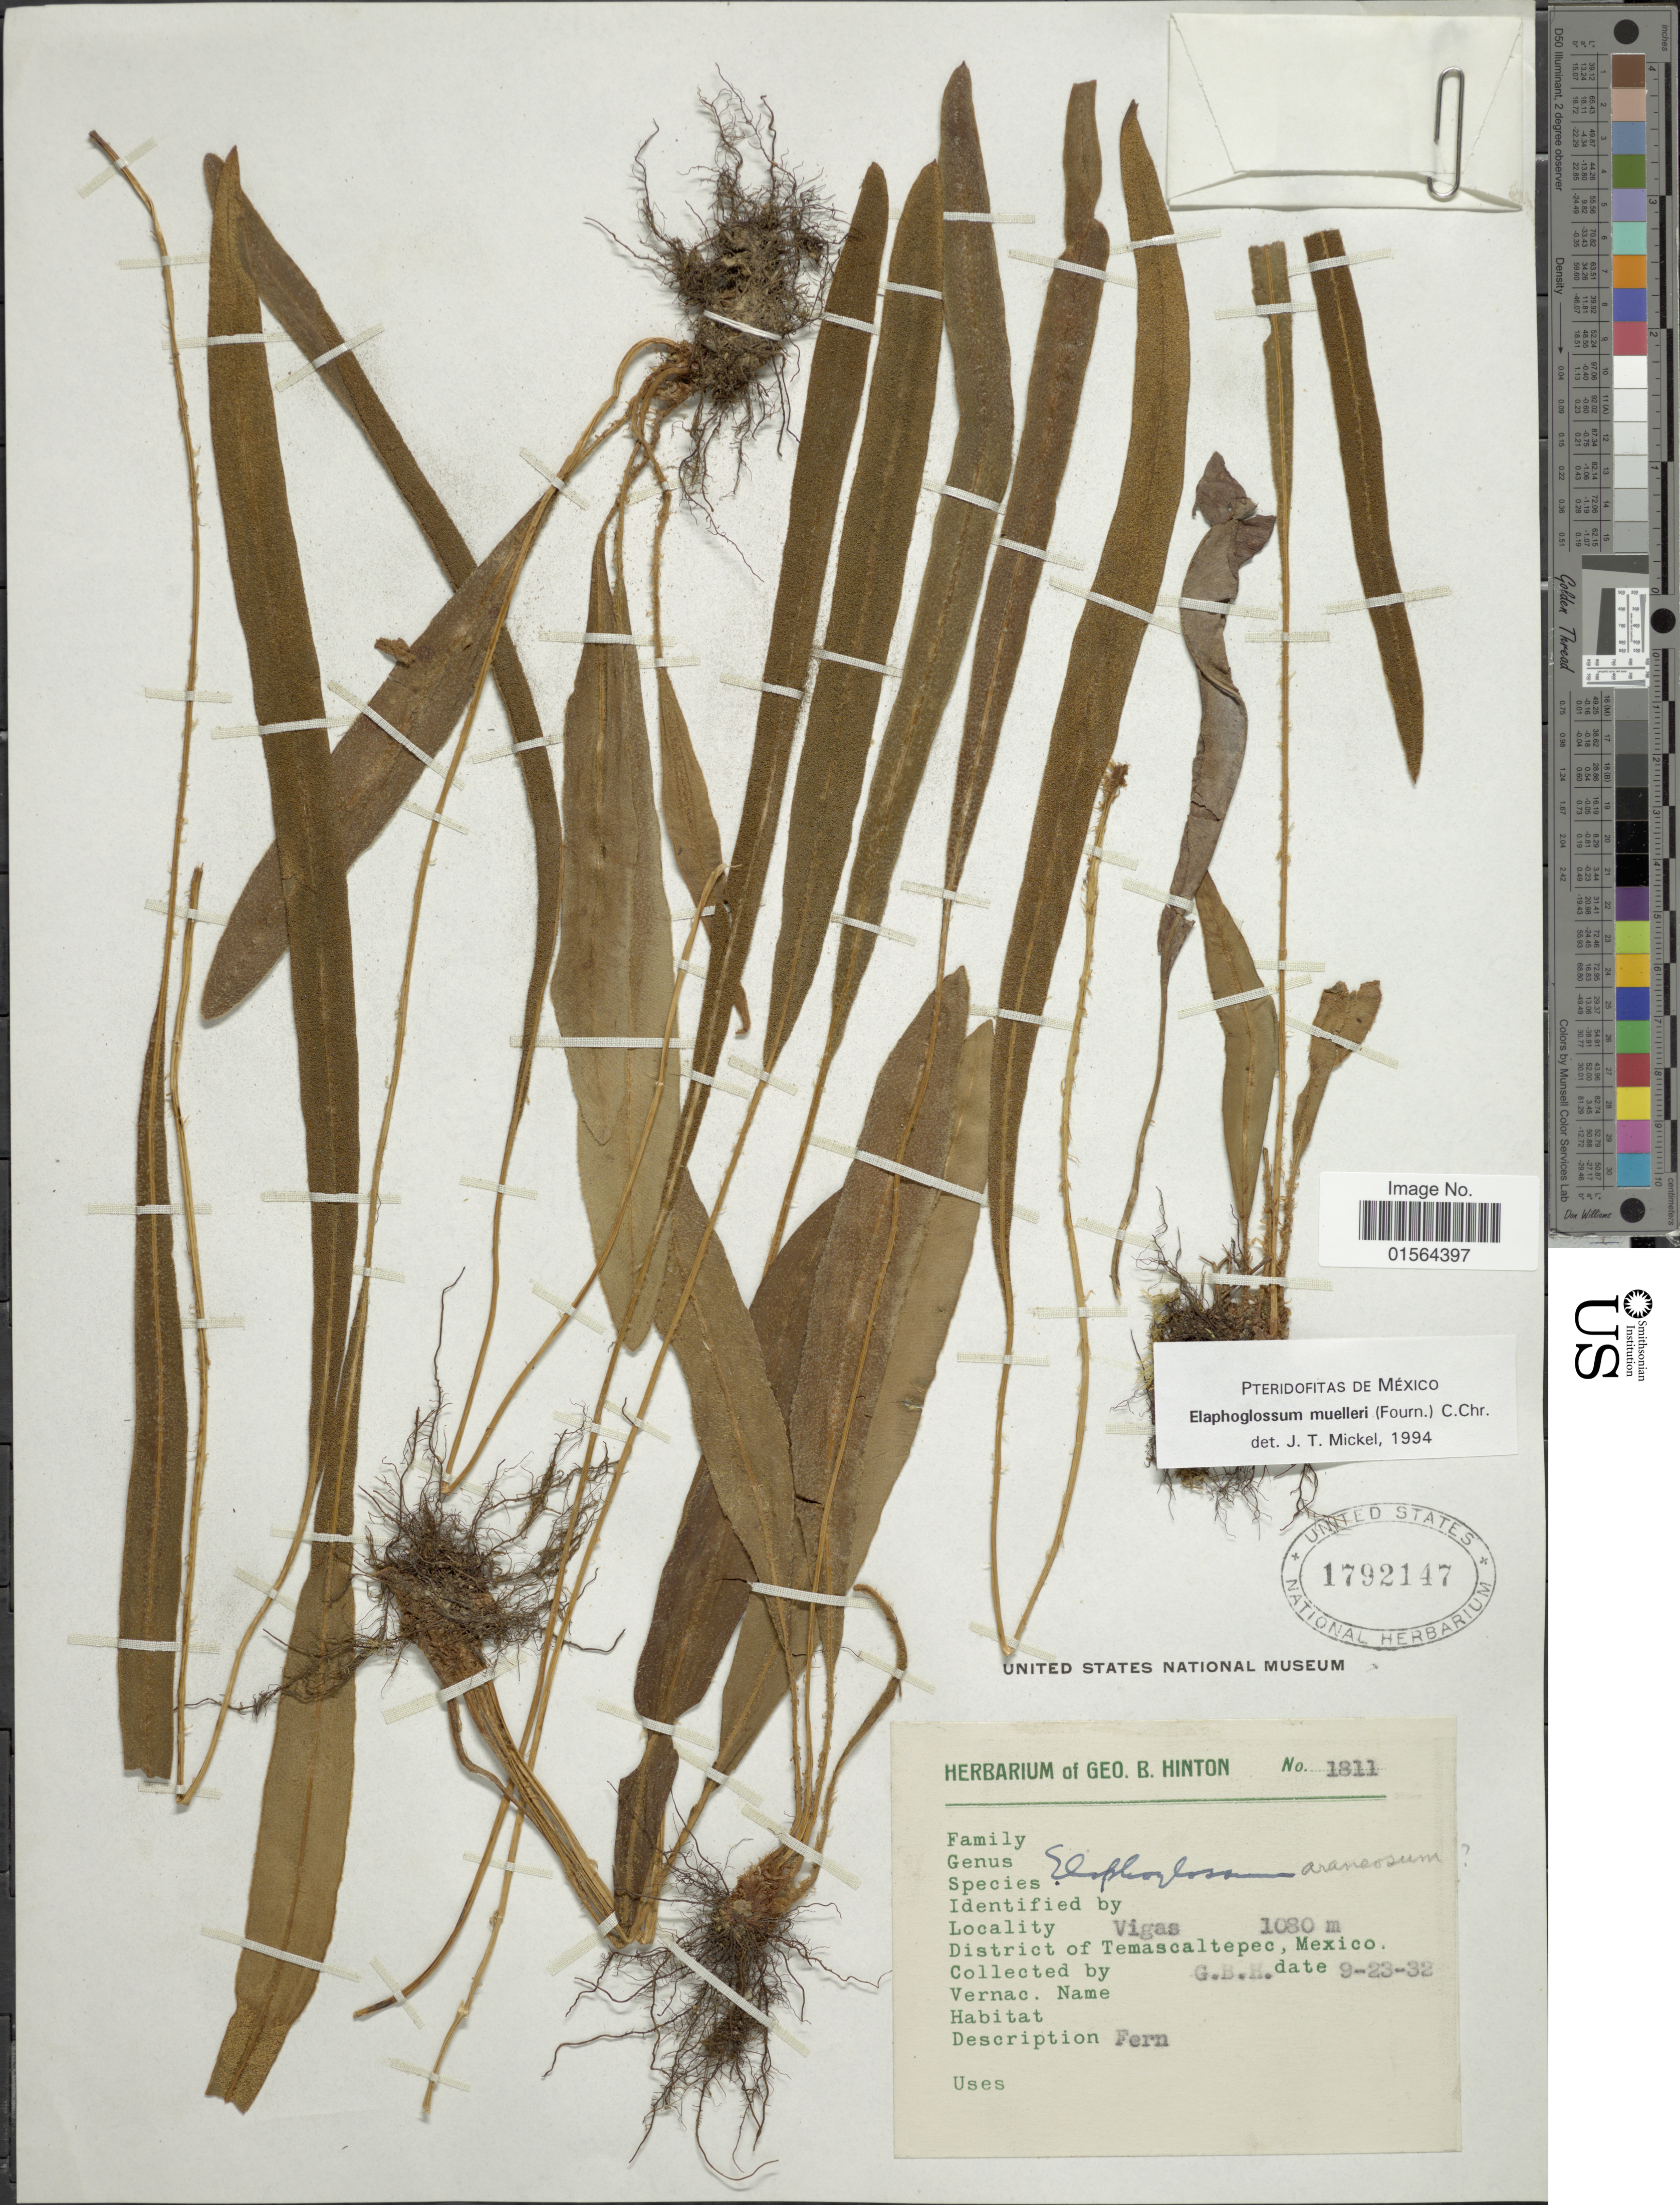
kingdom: Plantae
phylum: Tracheophyta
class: Polypodiopsida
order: Polypodiales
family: Dryopteridaceae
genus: Elaphoglossum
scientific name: Elaphoglossum muelleri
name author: (E. Fourn.) C. Chr.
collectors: G. B. Hinton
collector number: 1811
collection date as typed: Transcribed d/m/y: 23/9/32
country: Mexico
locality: Vigas, District of Temascaltepec, Mexico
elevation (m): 1080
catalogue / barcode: US 1792147